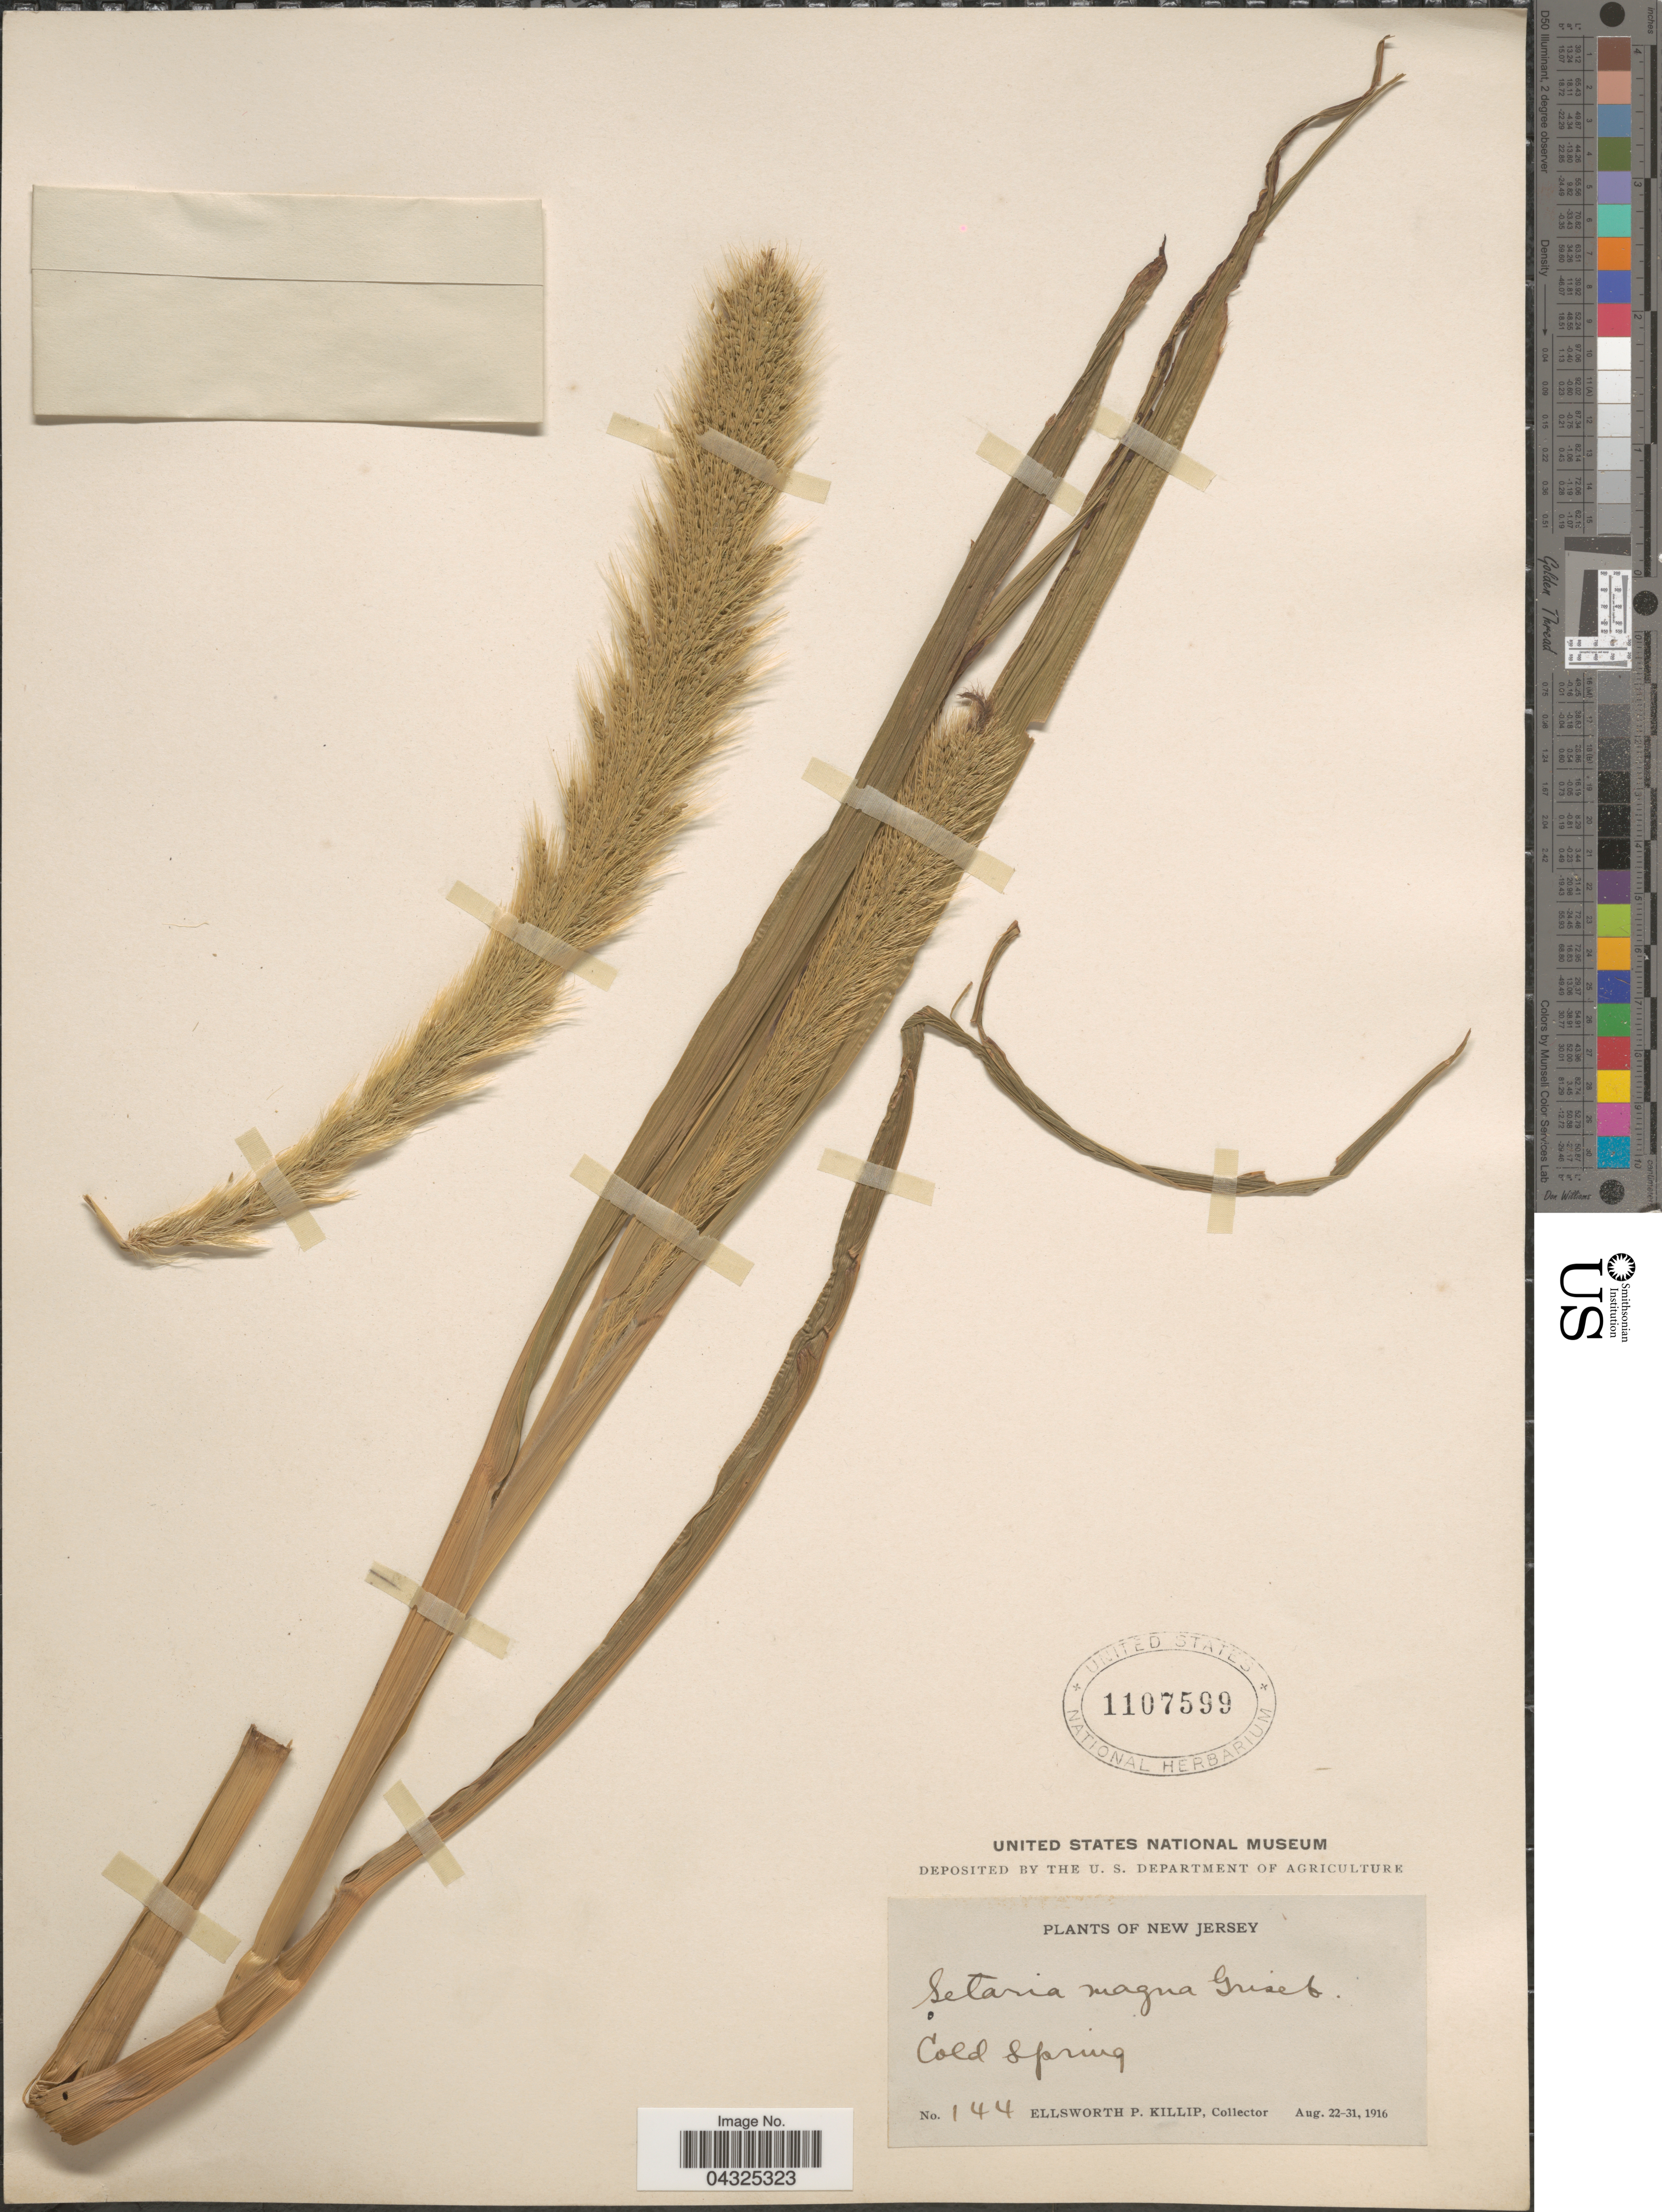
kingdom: Plantae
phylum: Tracheophyta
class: Liliopsida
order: Poales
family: Poaceae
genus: Setaria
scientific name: Setaria magna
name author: Griseb.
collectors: E. P. Killip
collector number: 144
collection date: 1916-08-22/1916-08-31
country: United States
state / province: New Jersey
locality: Cold Spring.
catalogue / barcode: US 1107599